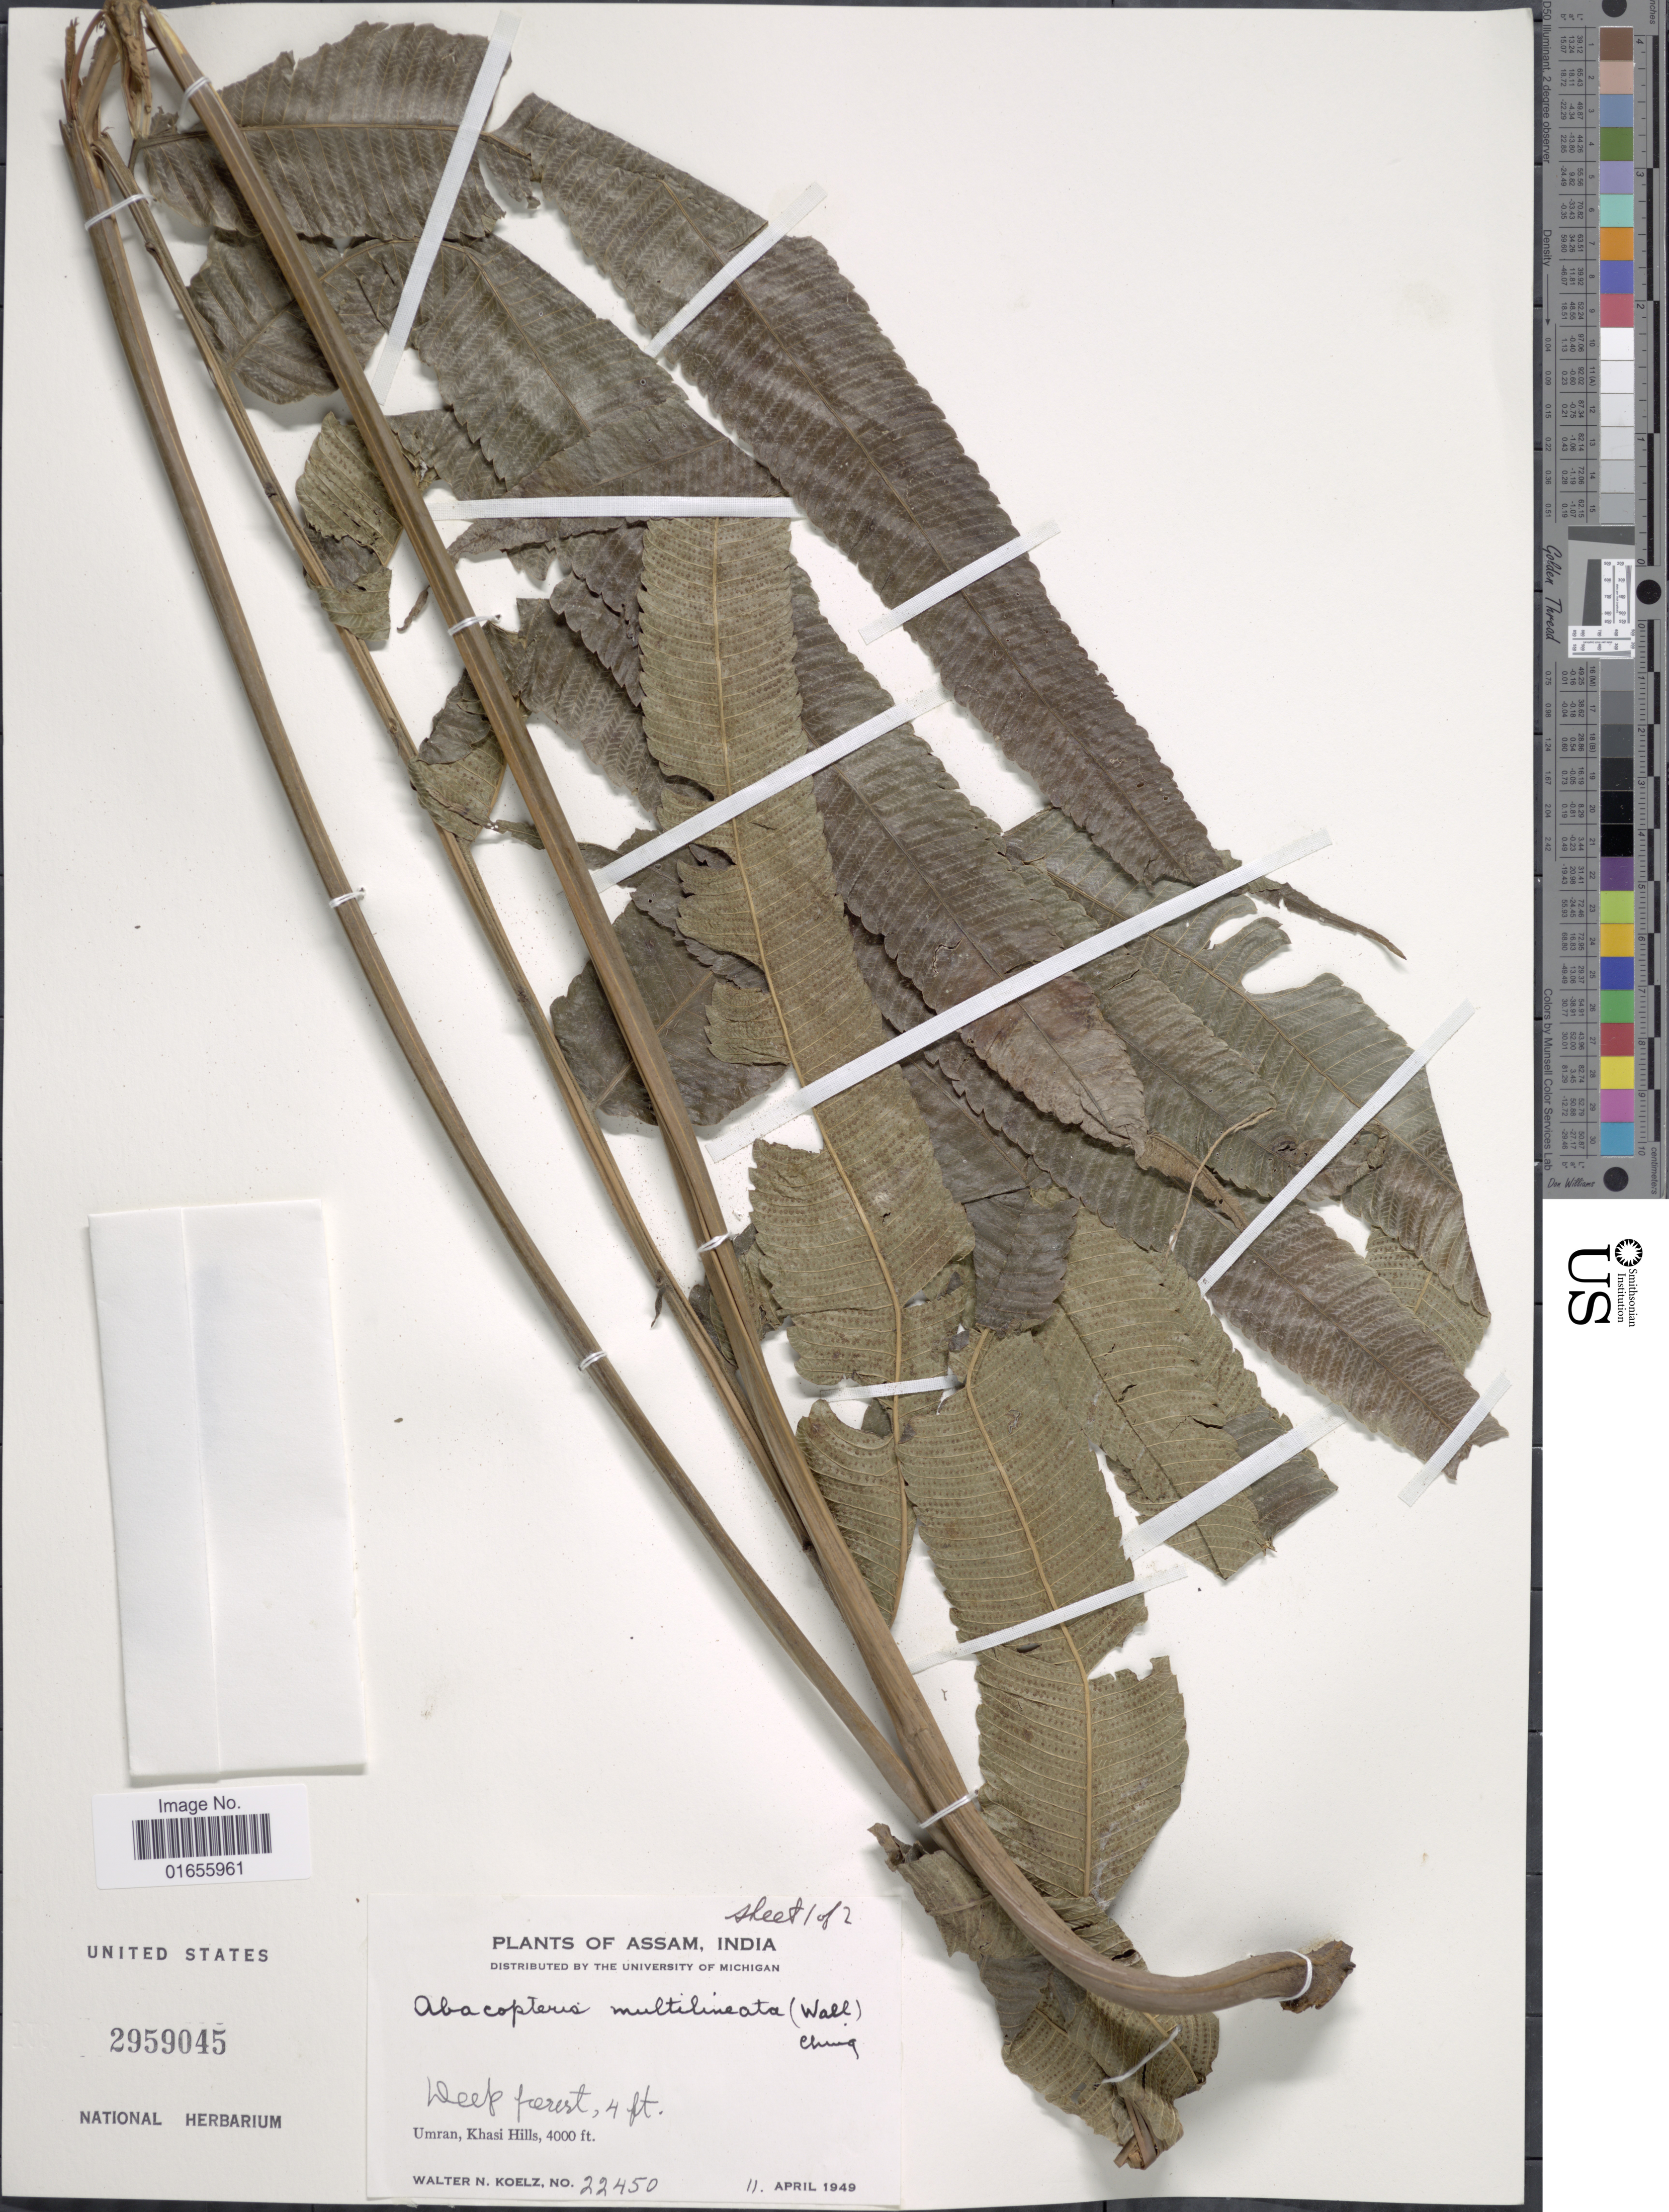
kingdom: Plantae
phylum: Tracheophyta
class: Polypodiopsida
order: Polypodiales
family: Thelypteridaceae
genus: Pronephrium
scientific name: Pronephrium nudatum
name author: (Roxb.) Holttum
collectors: W. N. Koelz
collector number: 22450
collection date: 1949-04-11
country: India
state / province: Meghalaya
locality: Umran, Khasi Hills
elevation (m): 1219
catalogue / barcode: US 2959045